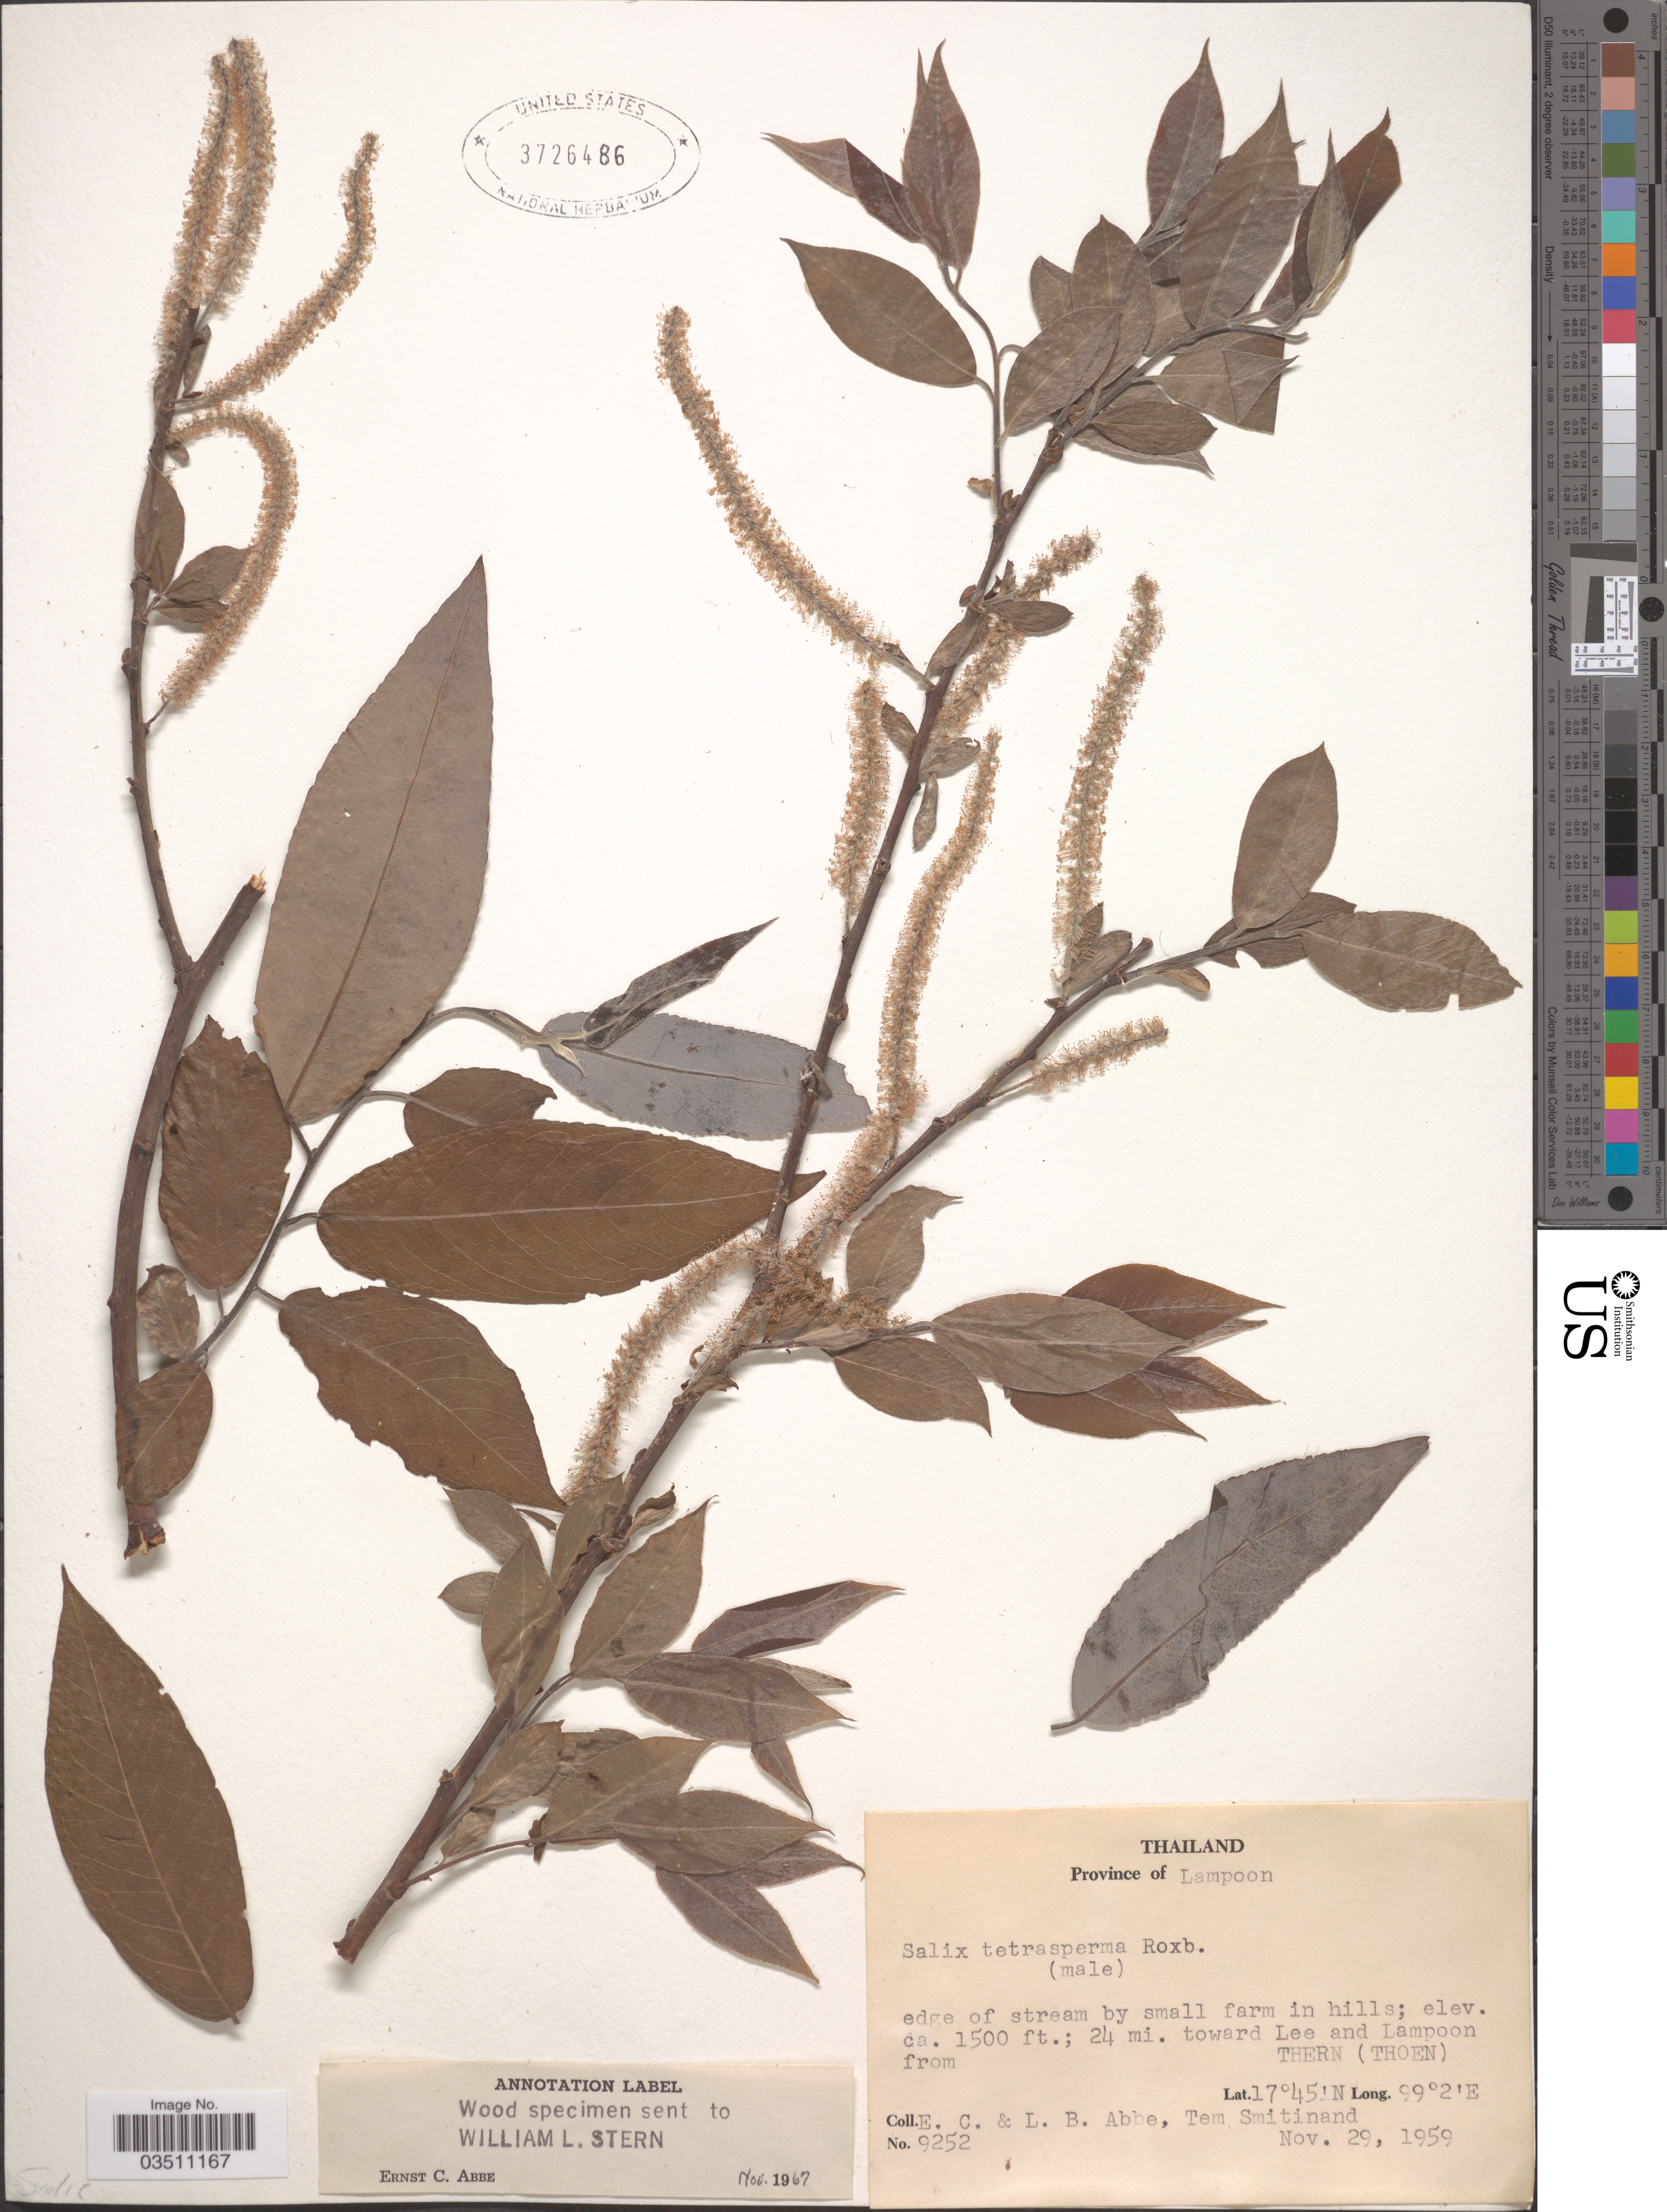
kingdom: Plantae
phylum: Tracheophyta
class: Magnoliopsida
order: Malpighiales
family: Salicaceae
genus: Salix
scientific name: Salix tetrasperma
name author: Roxb.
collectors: E. C. Abbe, L. B. Abbe & T. Smitinand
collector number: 9252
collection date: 1959-11-29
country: Thailand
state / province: Lamphun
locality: Province of Lampoon. 24 mi. toward Lee and Lampoon from Thern (Thoen).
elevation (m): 457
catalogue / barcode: US 3726486